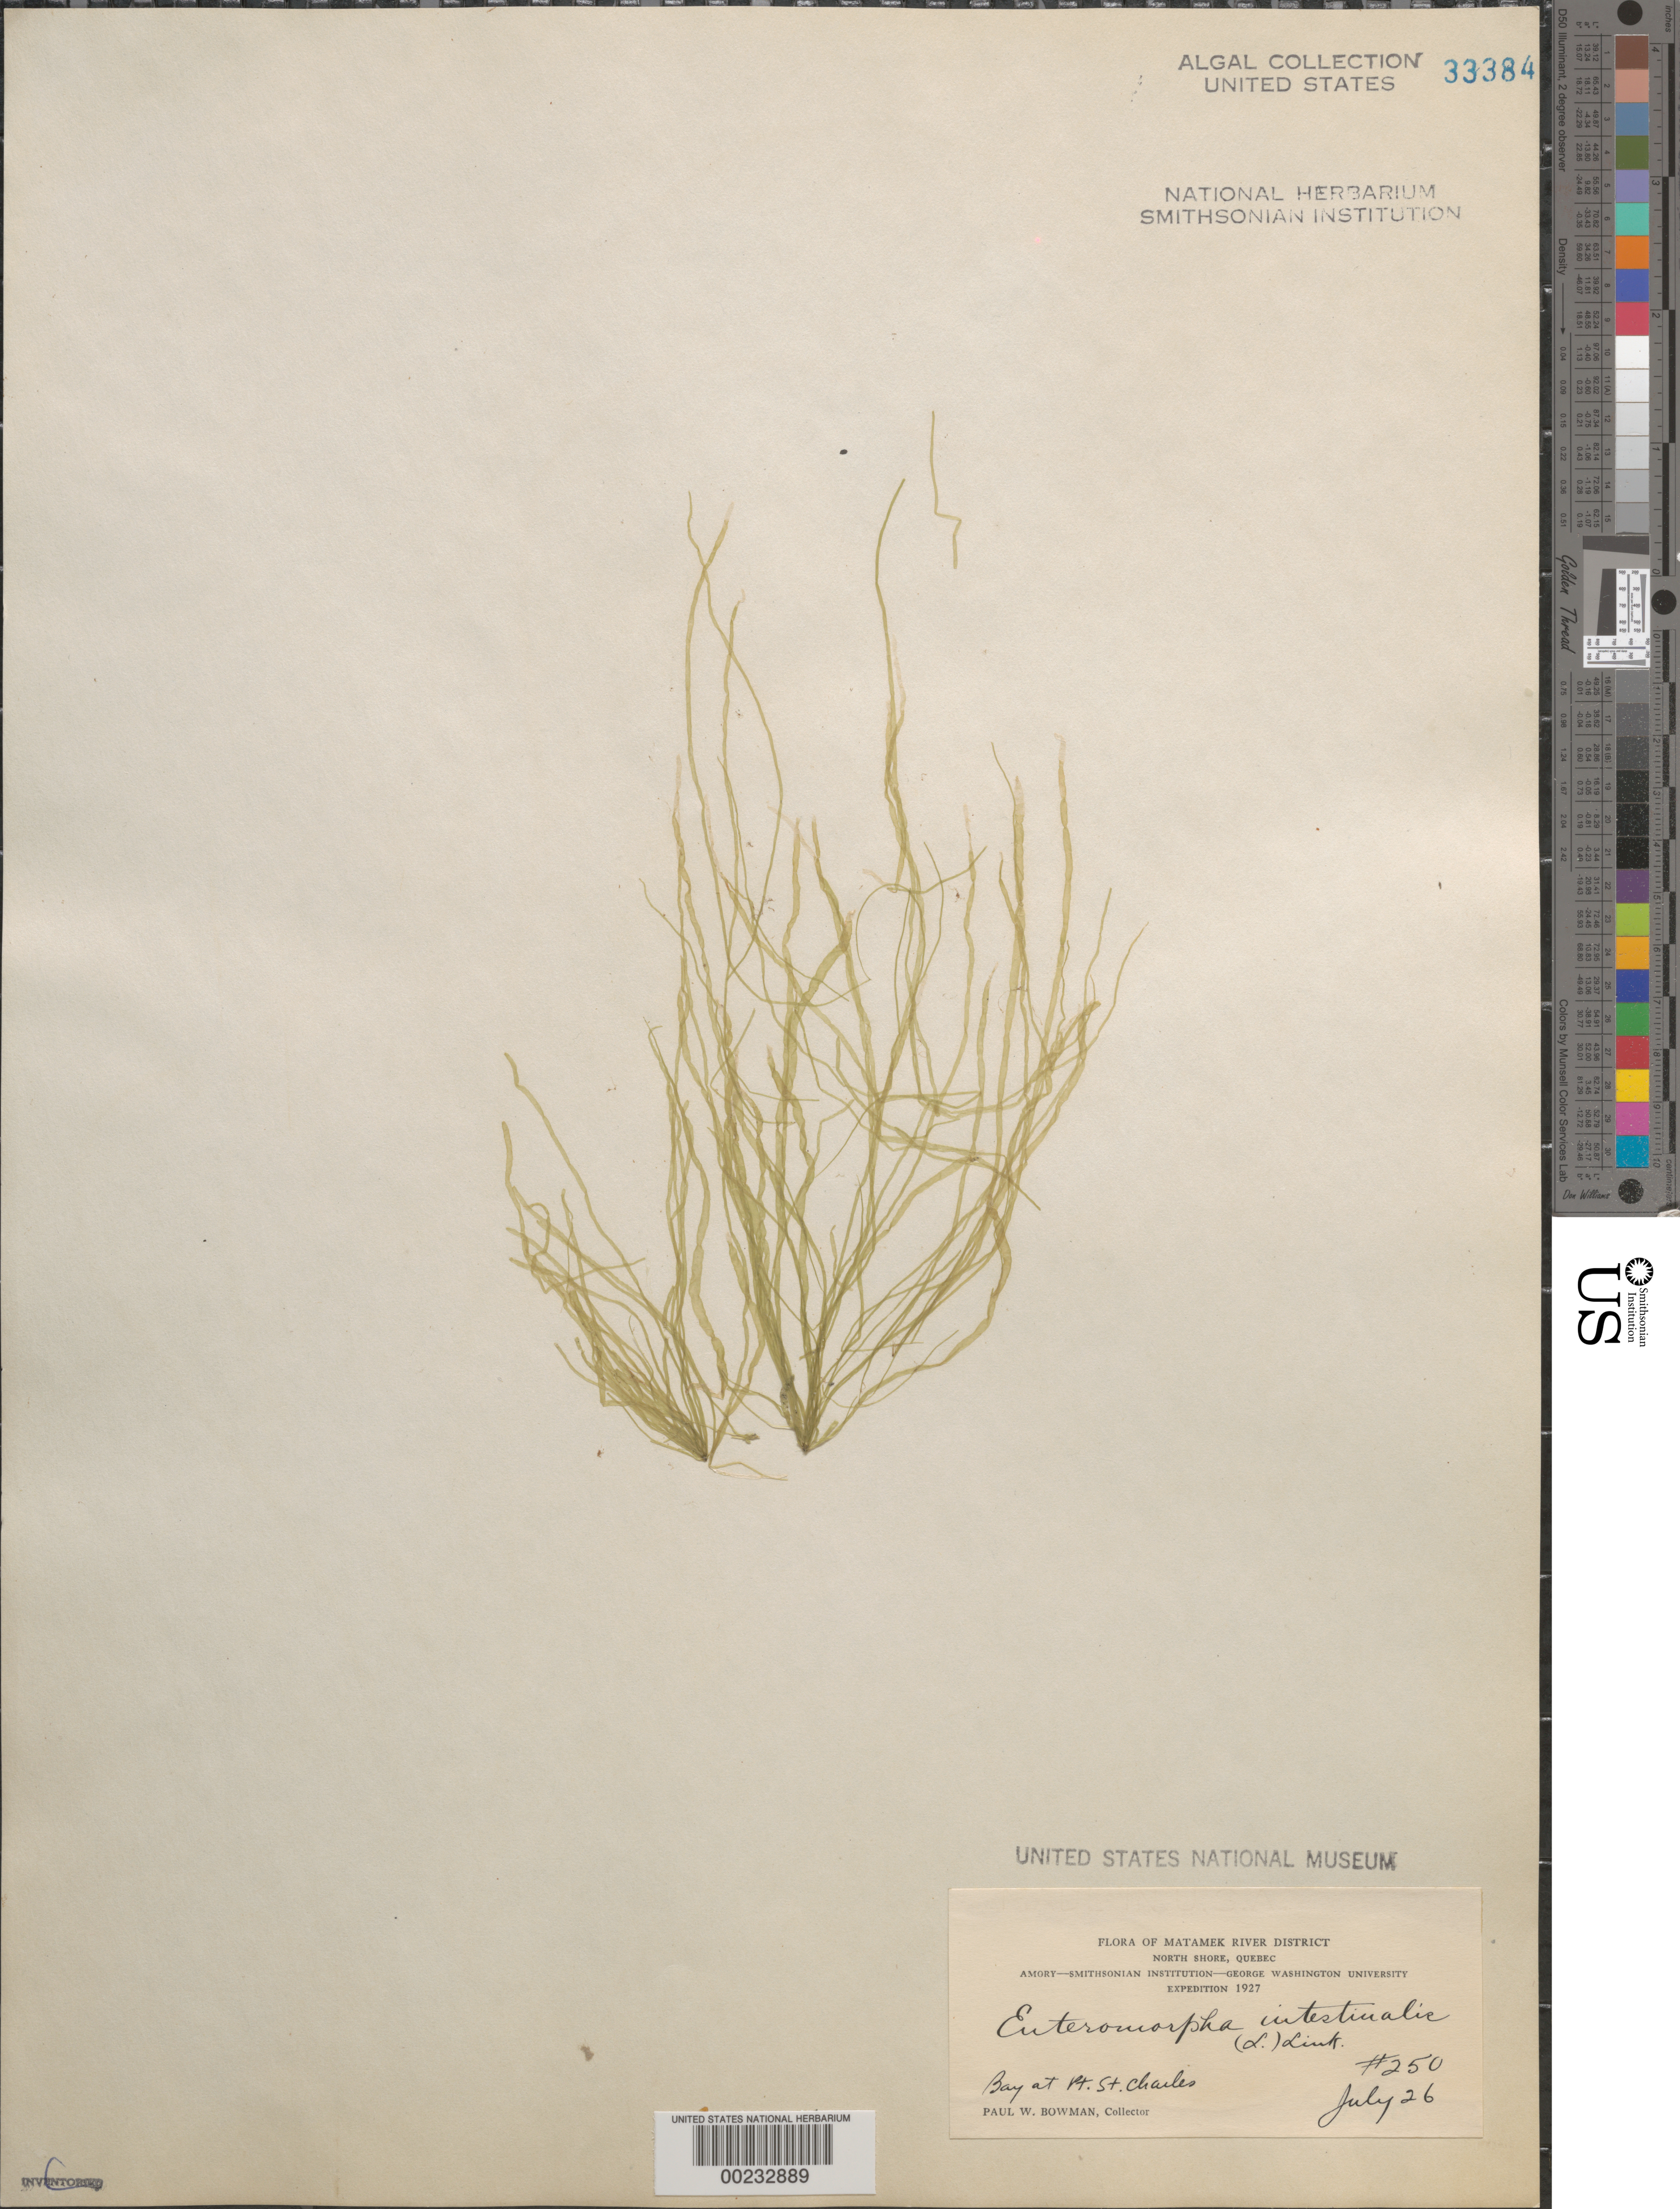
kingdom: Plantae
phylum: Chlorophyta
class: Ulvophyceae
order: Ulvales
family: Ulvaceae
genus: Ulva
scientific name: Ulva intestinalis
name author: L.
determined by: Algae name updating Project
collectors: P. Bowman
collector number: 250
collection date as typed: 26 Jul 1927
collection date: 1927-07-26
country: Canada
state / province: Quebec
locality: Matamek river district, north shore, bay at point st. charles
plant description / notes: Amory-Smithsonian Institution-George Washington University Expedition, 1927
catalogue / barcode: US 33384